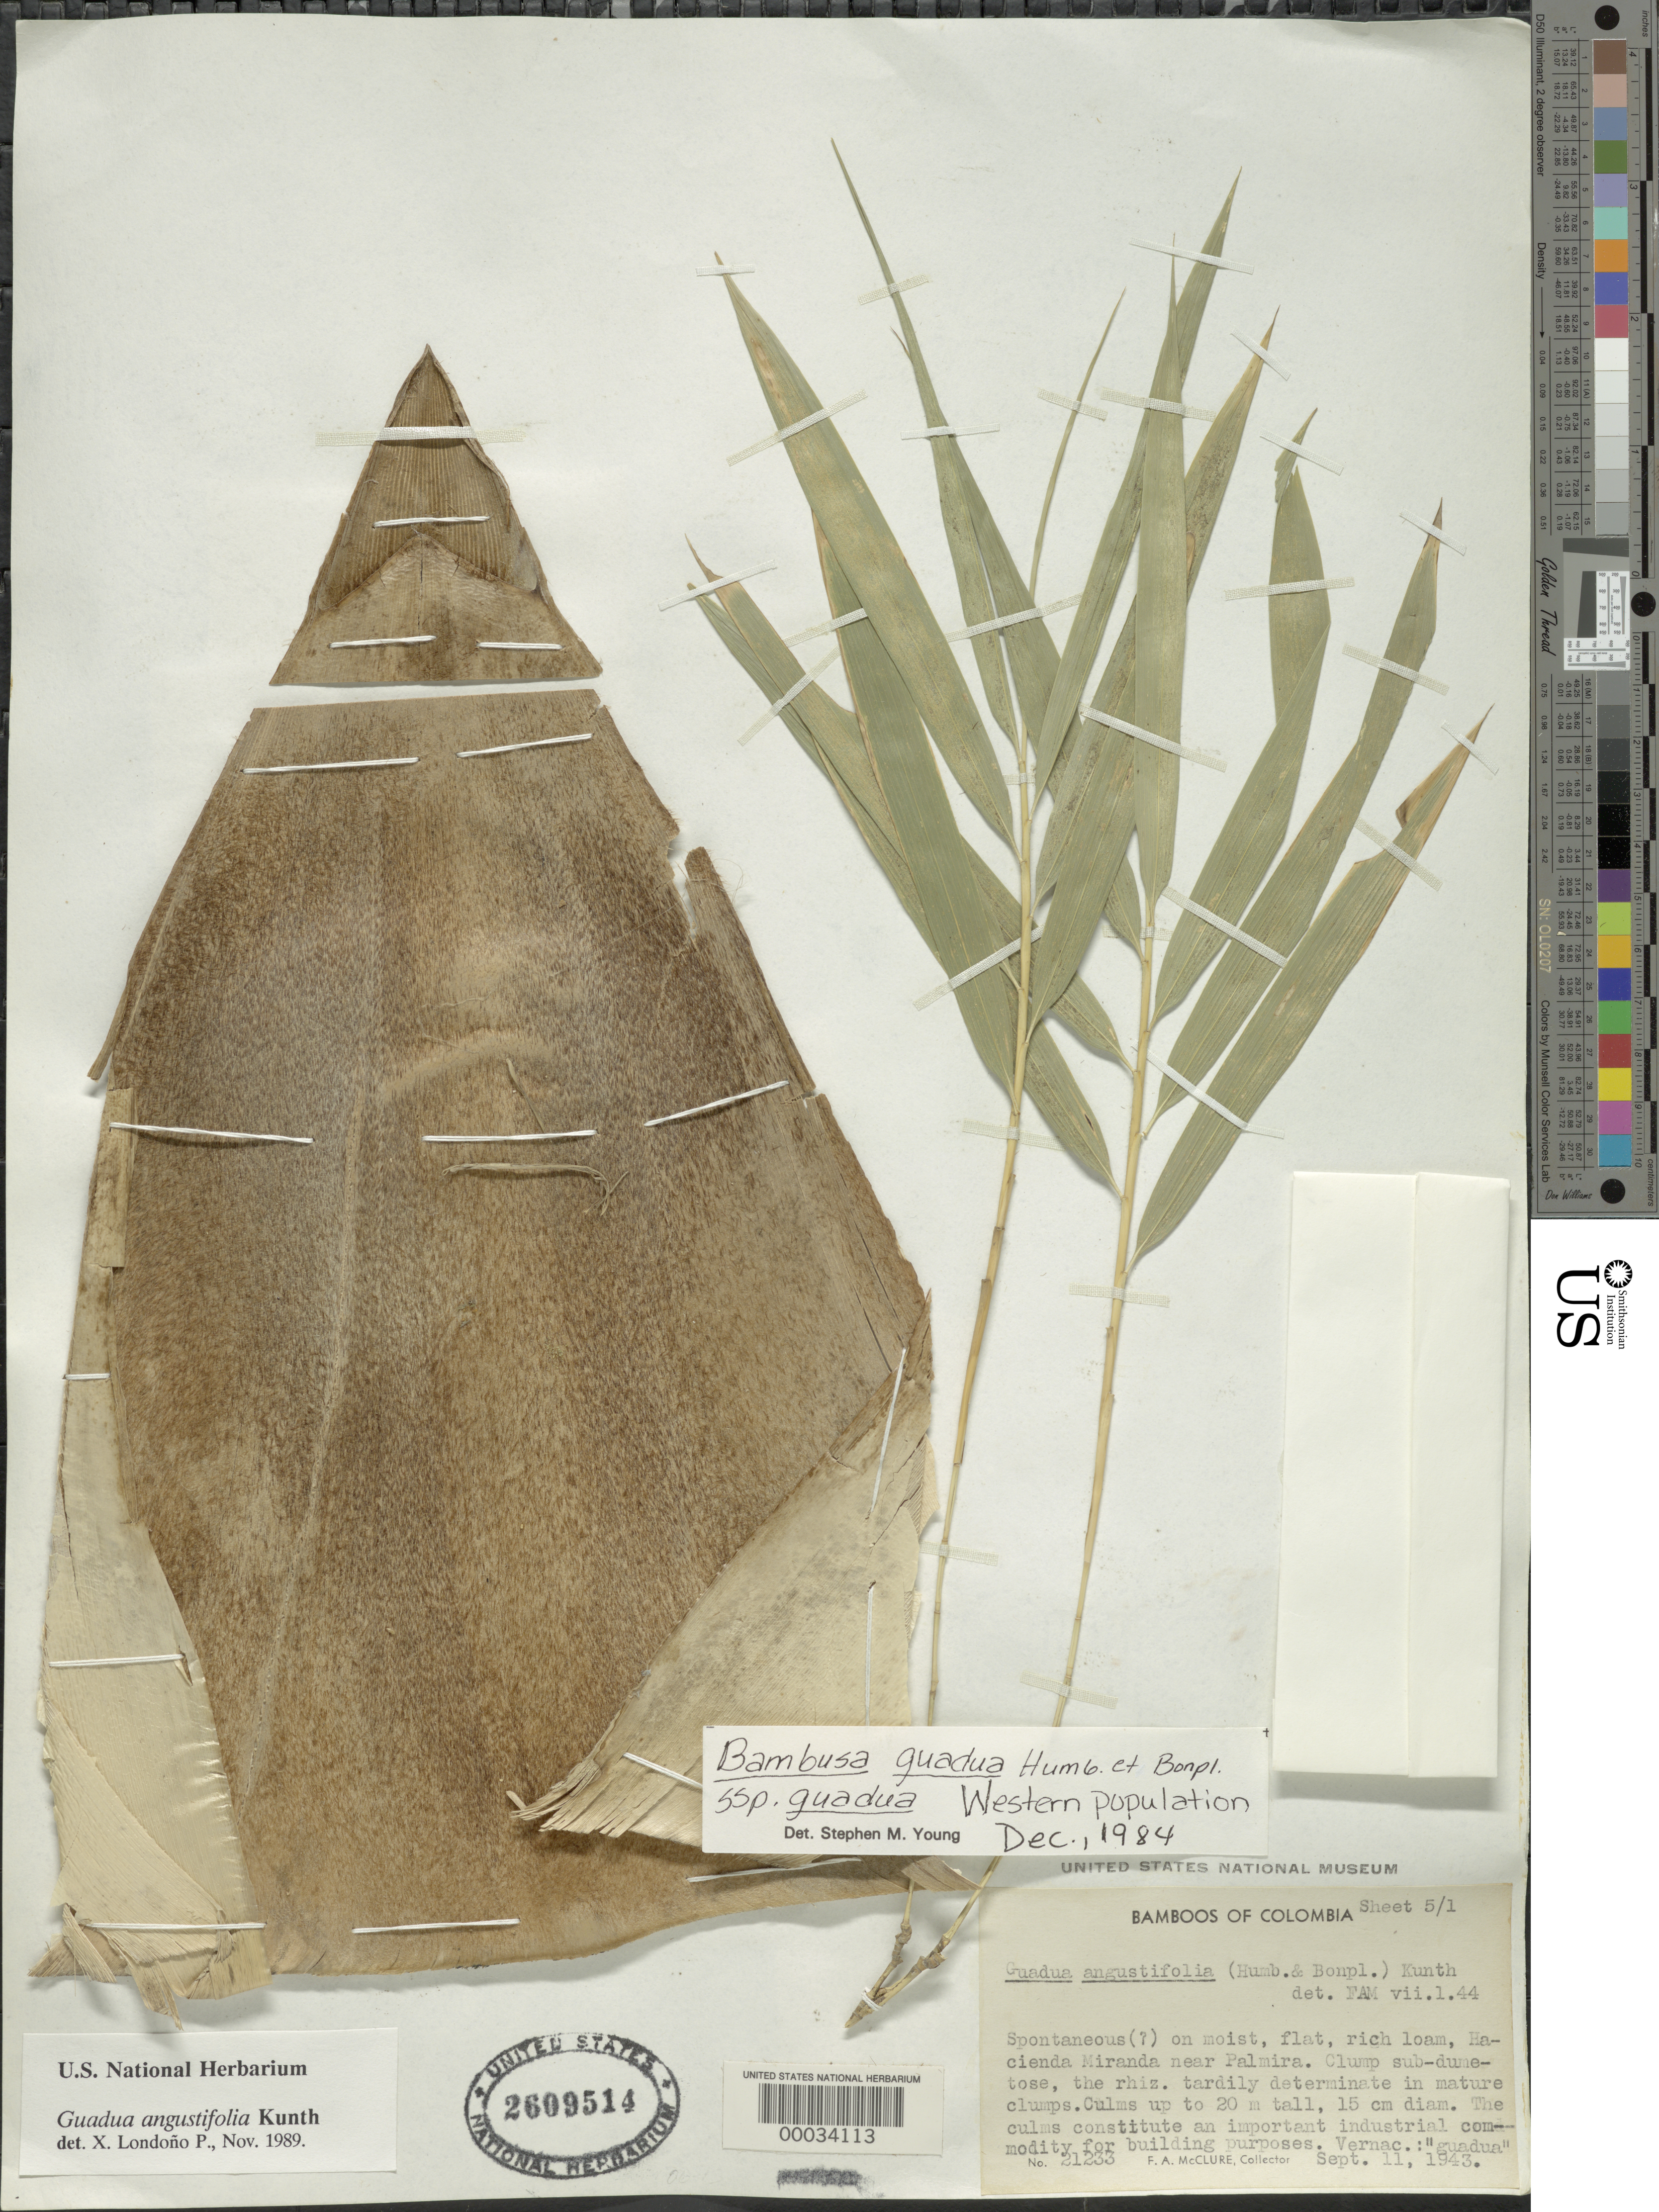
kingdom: Plantae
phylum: Tracheophyta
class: Liliopsida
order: Poales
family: Poaceae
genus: Guadua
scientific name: Guadua angustifolia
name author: Kunth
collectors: F. A. McClure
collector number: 21233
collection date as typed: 11 Sep 1943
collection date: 1943-09-11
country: Colombia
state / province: Cauca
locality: Hacienda Miranda, Palmira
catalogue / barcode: US 2609514